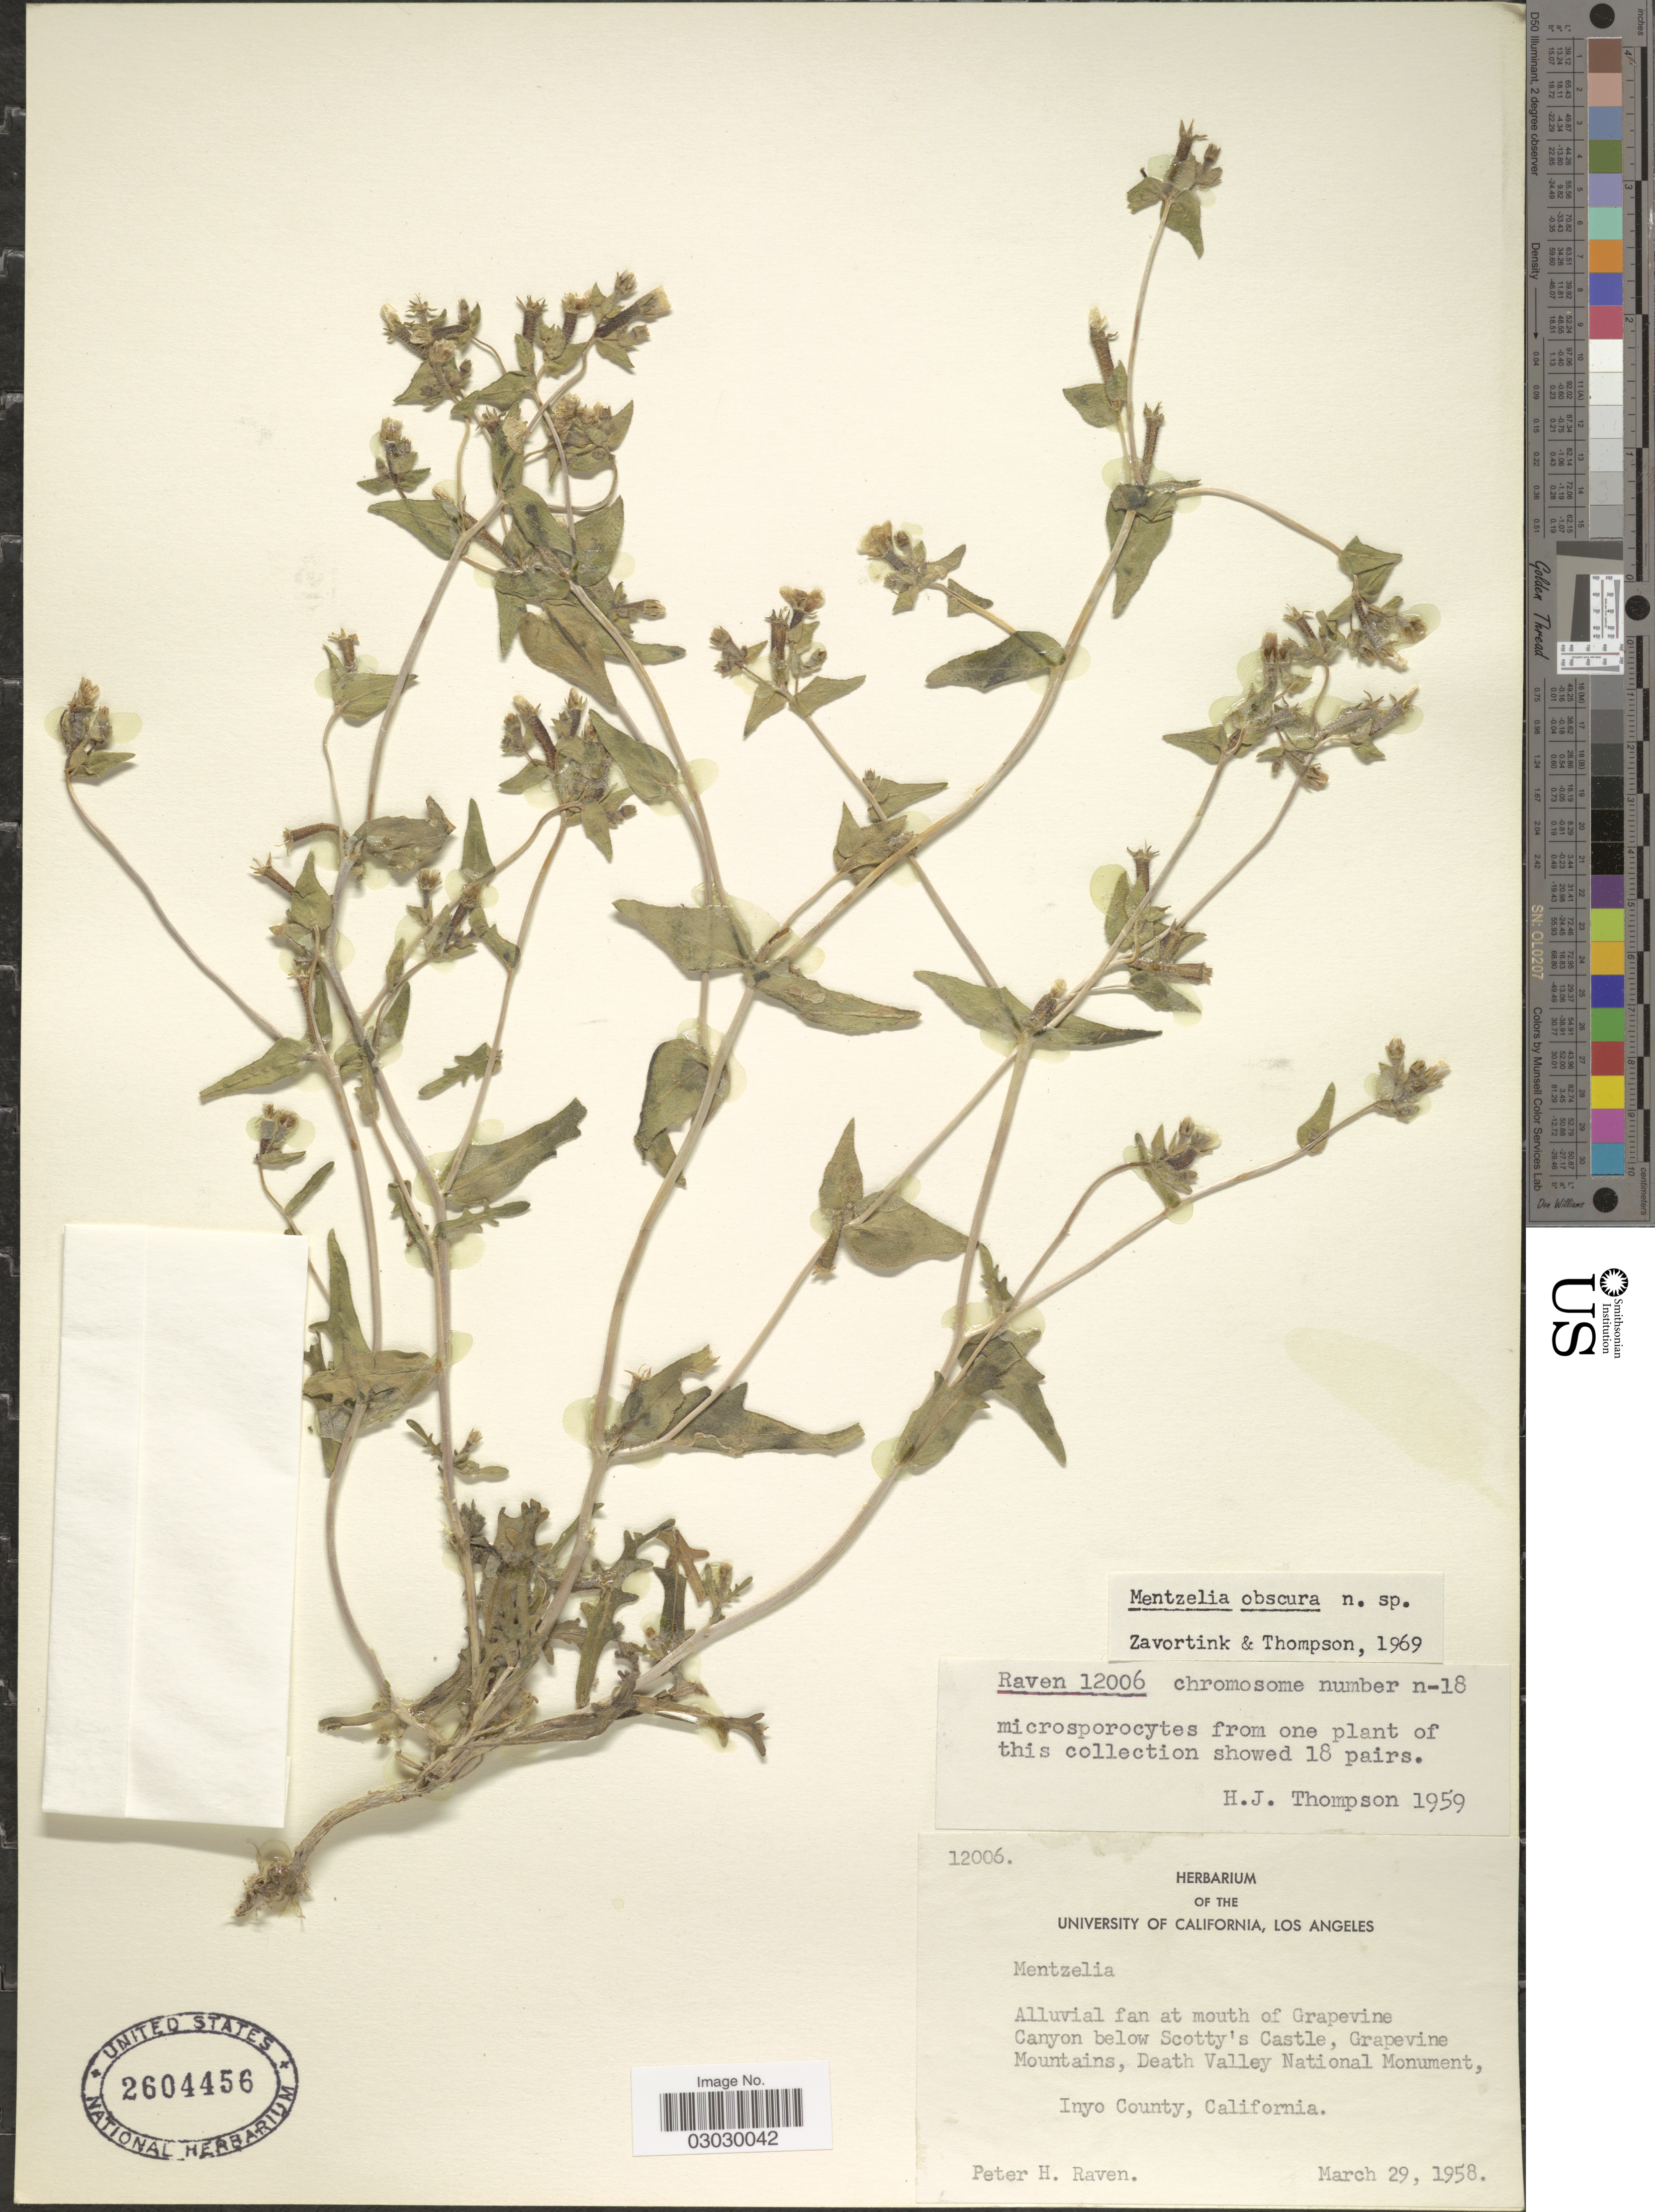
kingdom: Plantae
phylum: Tracheophyta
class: Magnoliopsida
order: Cornales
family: Loasaceae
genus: Mentzelia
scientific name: Mentzelia obscura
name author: H.J. Thomps. & J.E. Roberts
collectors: P. Raven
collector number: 12006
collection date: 1958-03-29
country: United States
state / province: California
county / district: Inyo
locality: Alluvial fan at mouth of Grapevine Canyon below Scotty's Castle, Grapevine Mountains, Death Valley National Monument, Inyo County.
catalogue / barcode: US 2604456